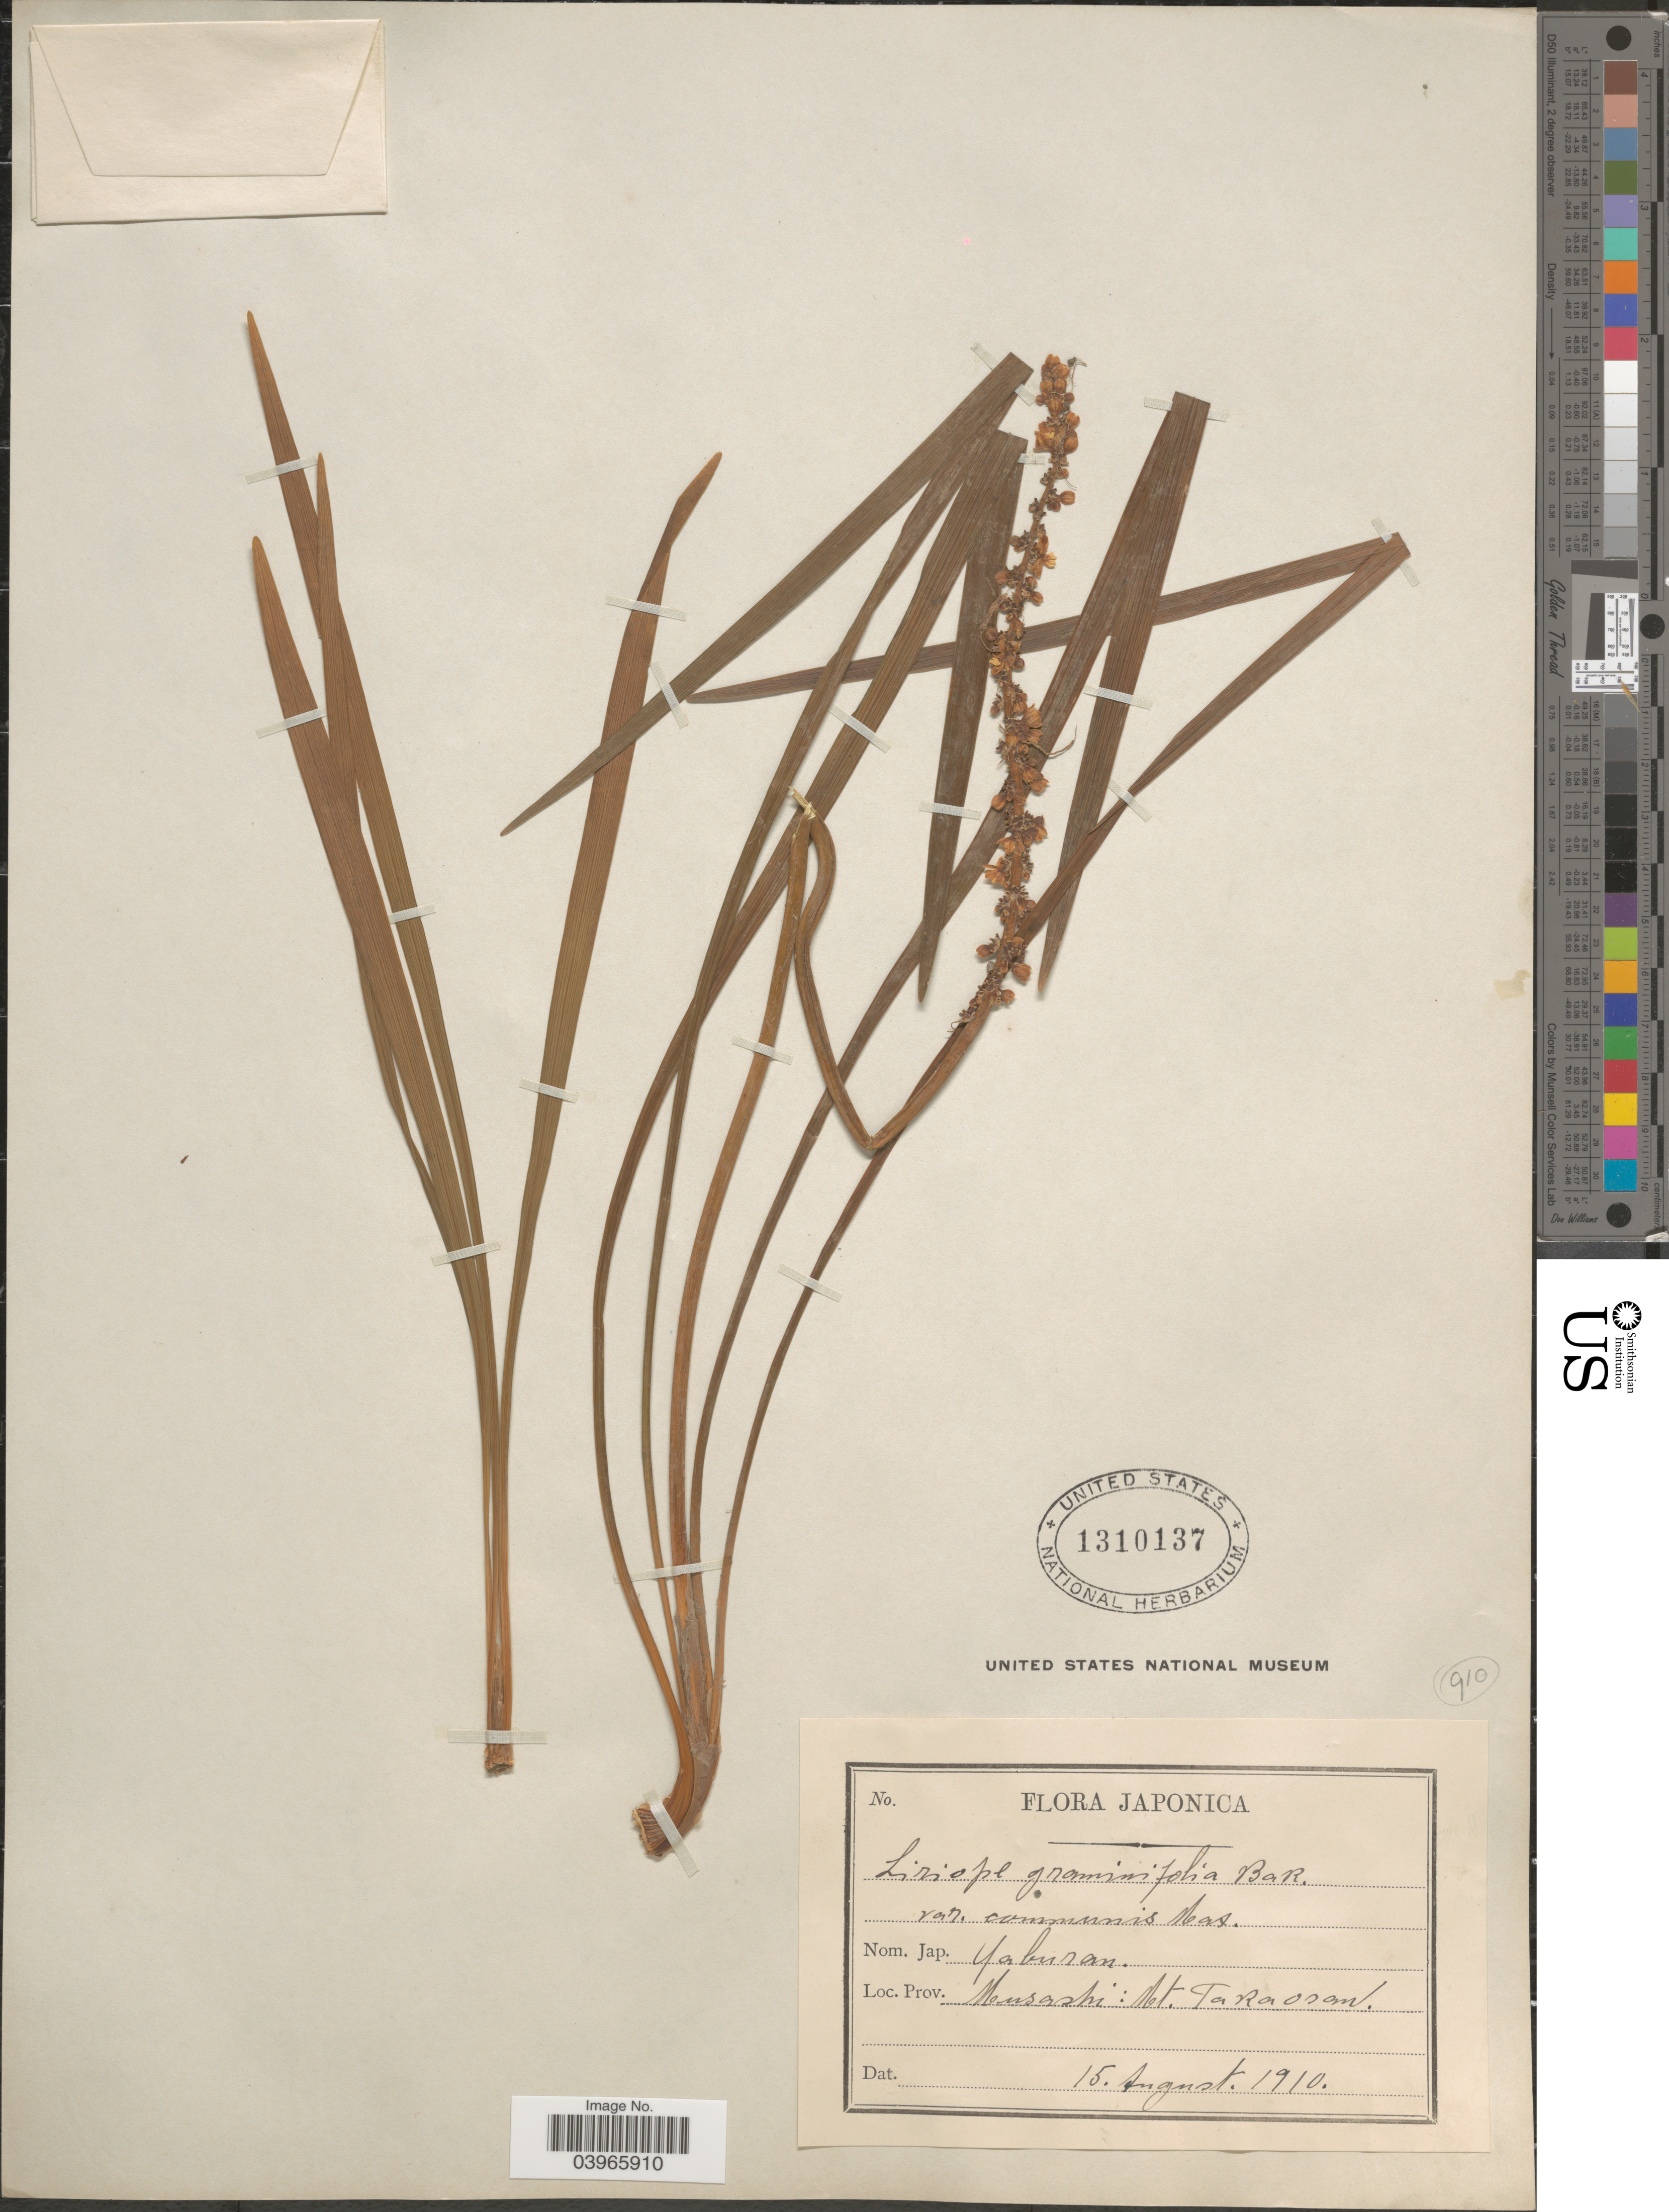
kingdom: Plantae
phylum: Tracheophyta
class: Liliopsida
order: Asparagales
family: Asparagaceae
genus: Liriope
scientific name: Liriope graminifolia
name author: (L.) Baker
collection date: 1910-08-15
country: Japan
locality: Prov. Musashi: Mt. Takaosan.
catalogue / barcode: US 1310137